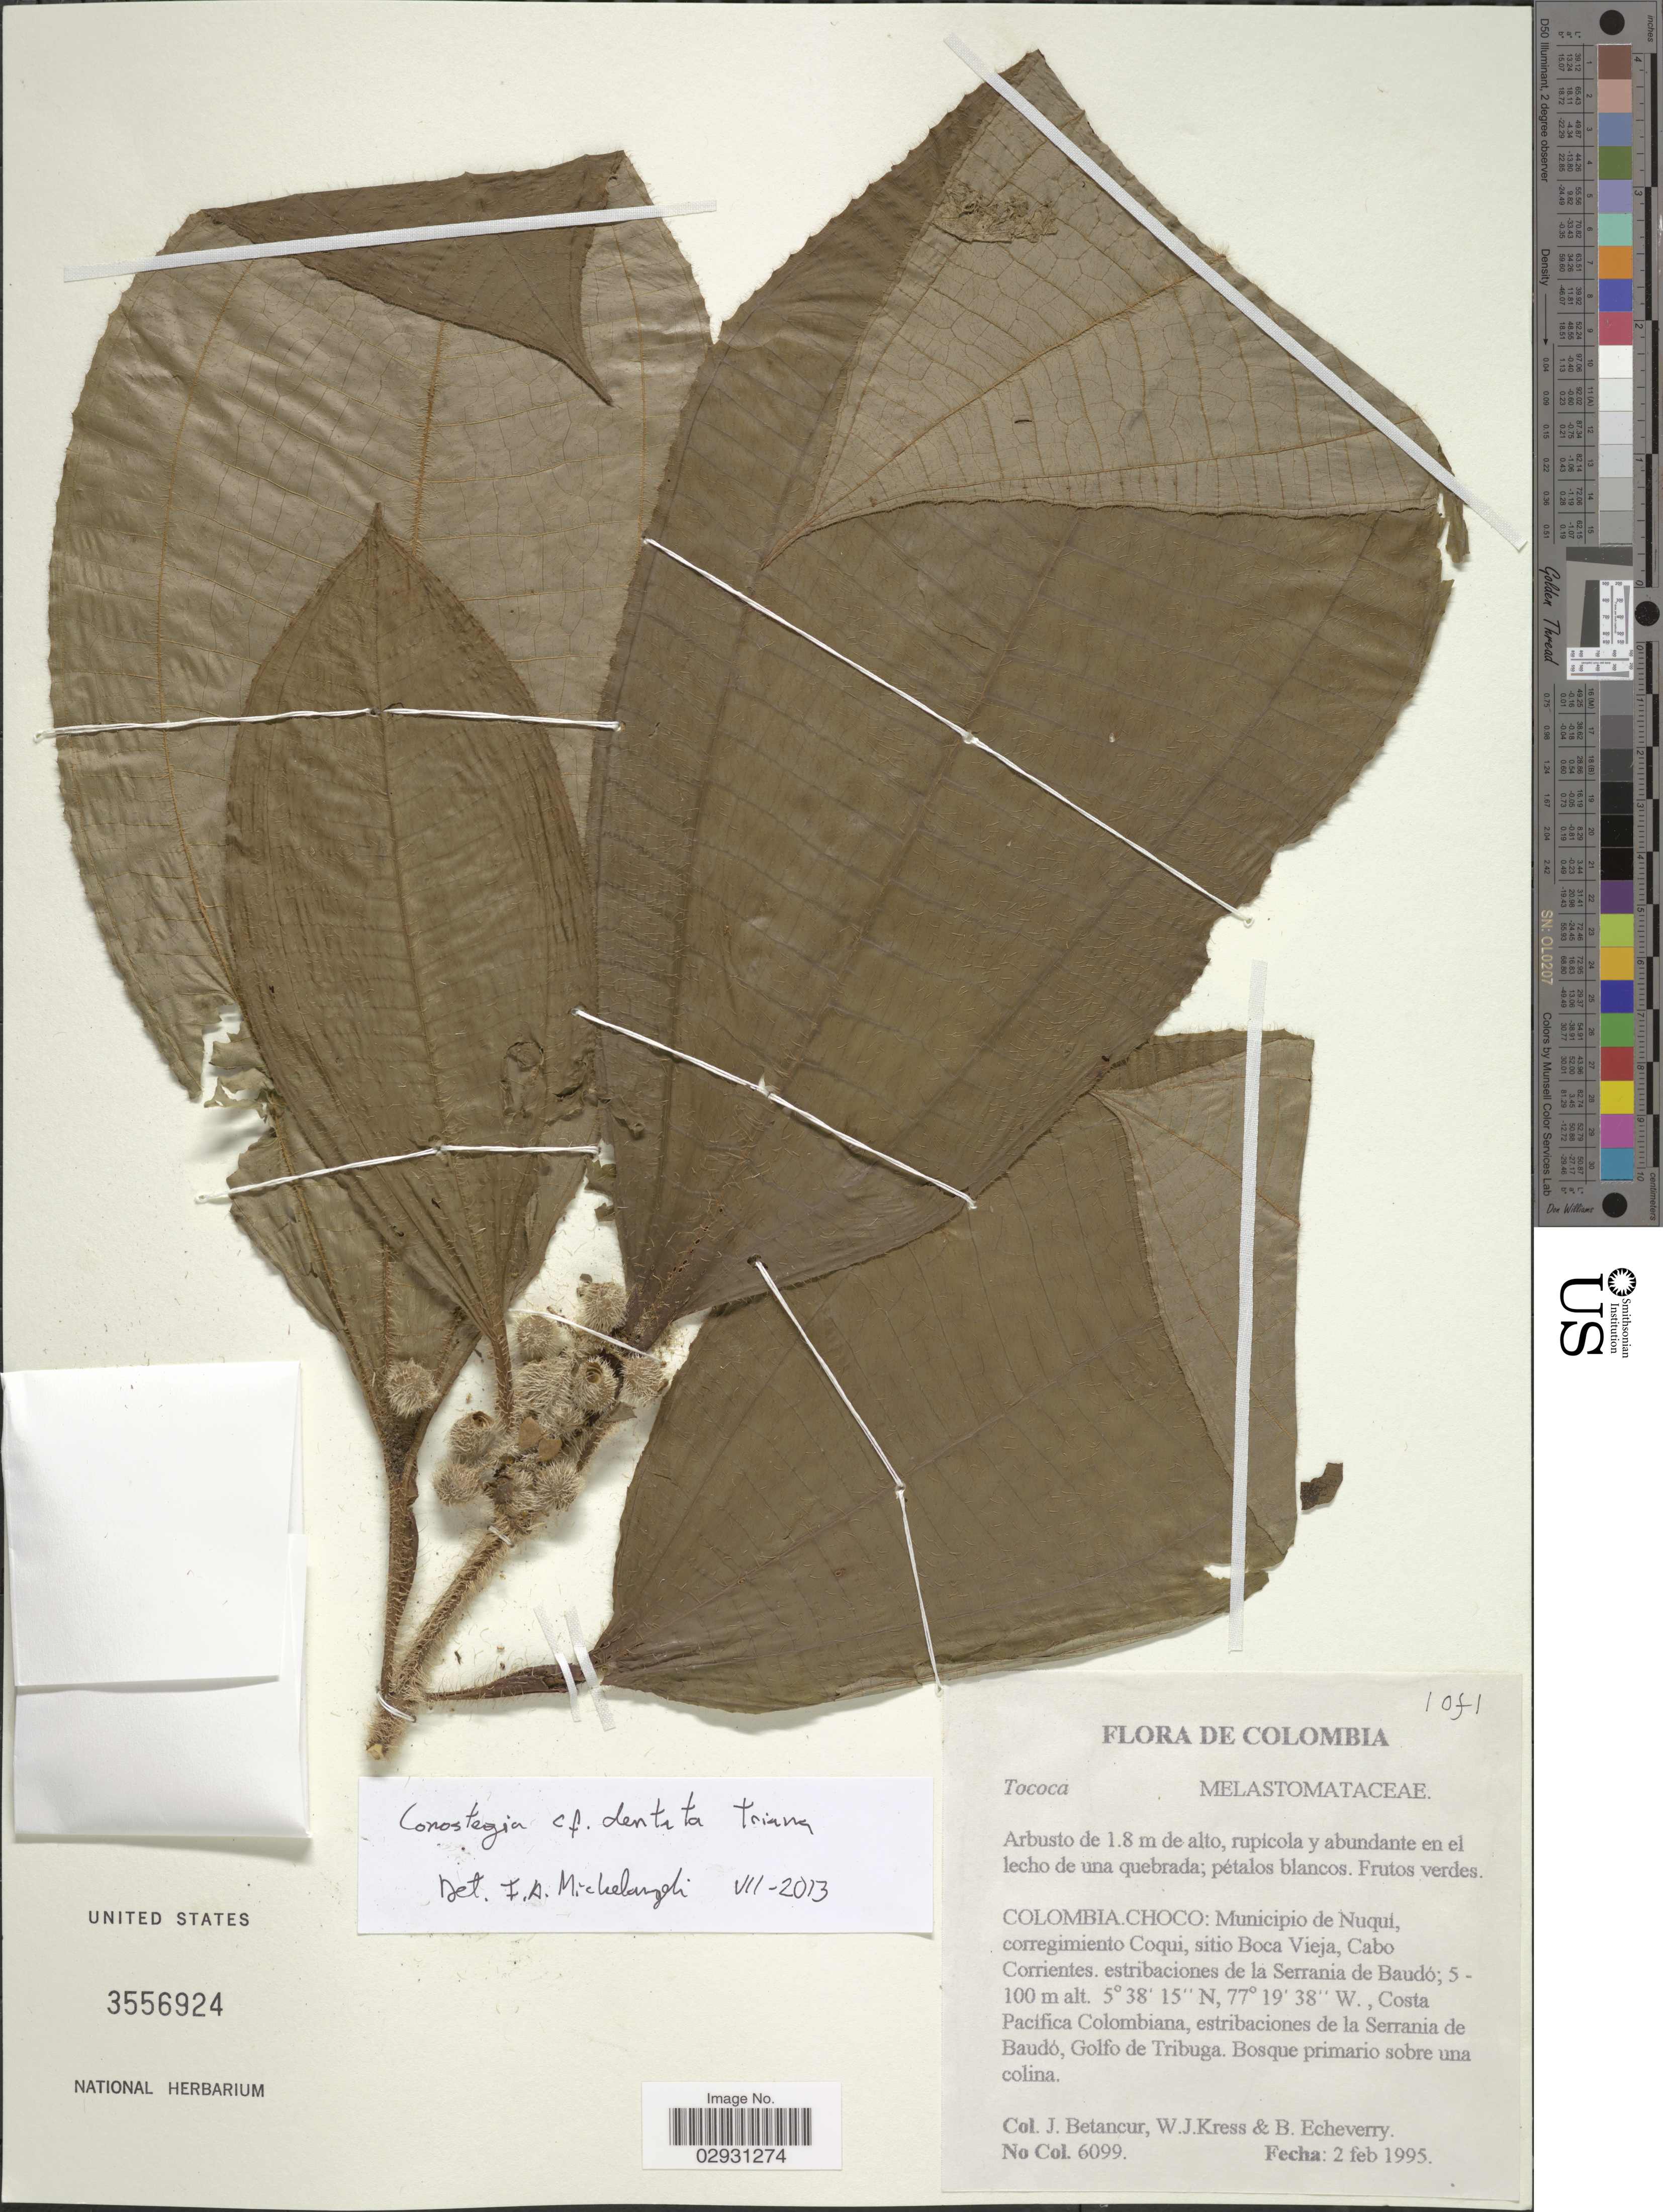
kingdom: Plantae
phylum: Tracheophyta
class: Magnoliopsida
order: Myrtales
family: Melastomataceae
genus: Conostegia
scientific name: Conostegia dentata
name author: Triana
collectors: J. Betancur, W. J. Kress & B. Echeverry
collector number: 6099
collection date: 1995-02-02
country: Colombia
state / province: Chocó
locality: Municipio de Nuqui, corregimiento Coqui, sitio Boca Vieja, Cabo Corrientes. estribaciones de la Serrania de Baudó. Costa Pacifica Colombiana, estribaciones de la Serrania de Baudó, Golfo de Tribuga.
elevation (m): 5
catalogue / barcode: US 3556924